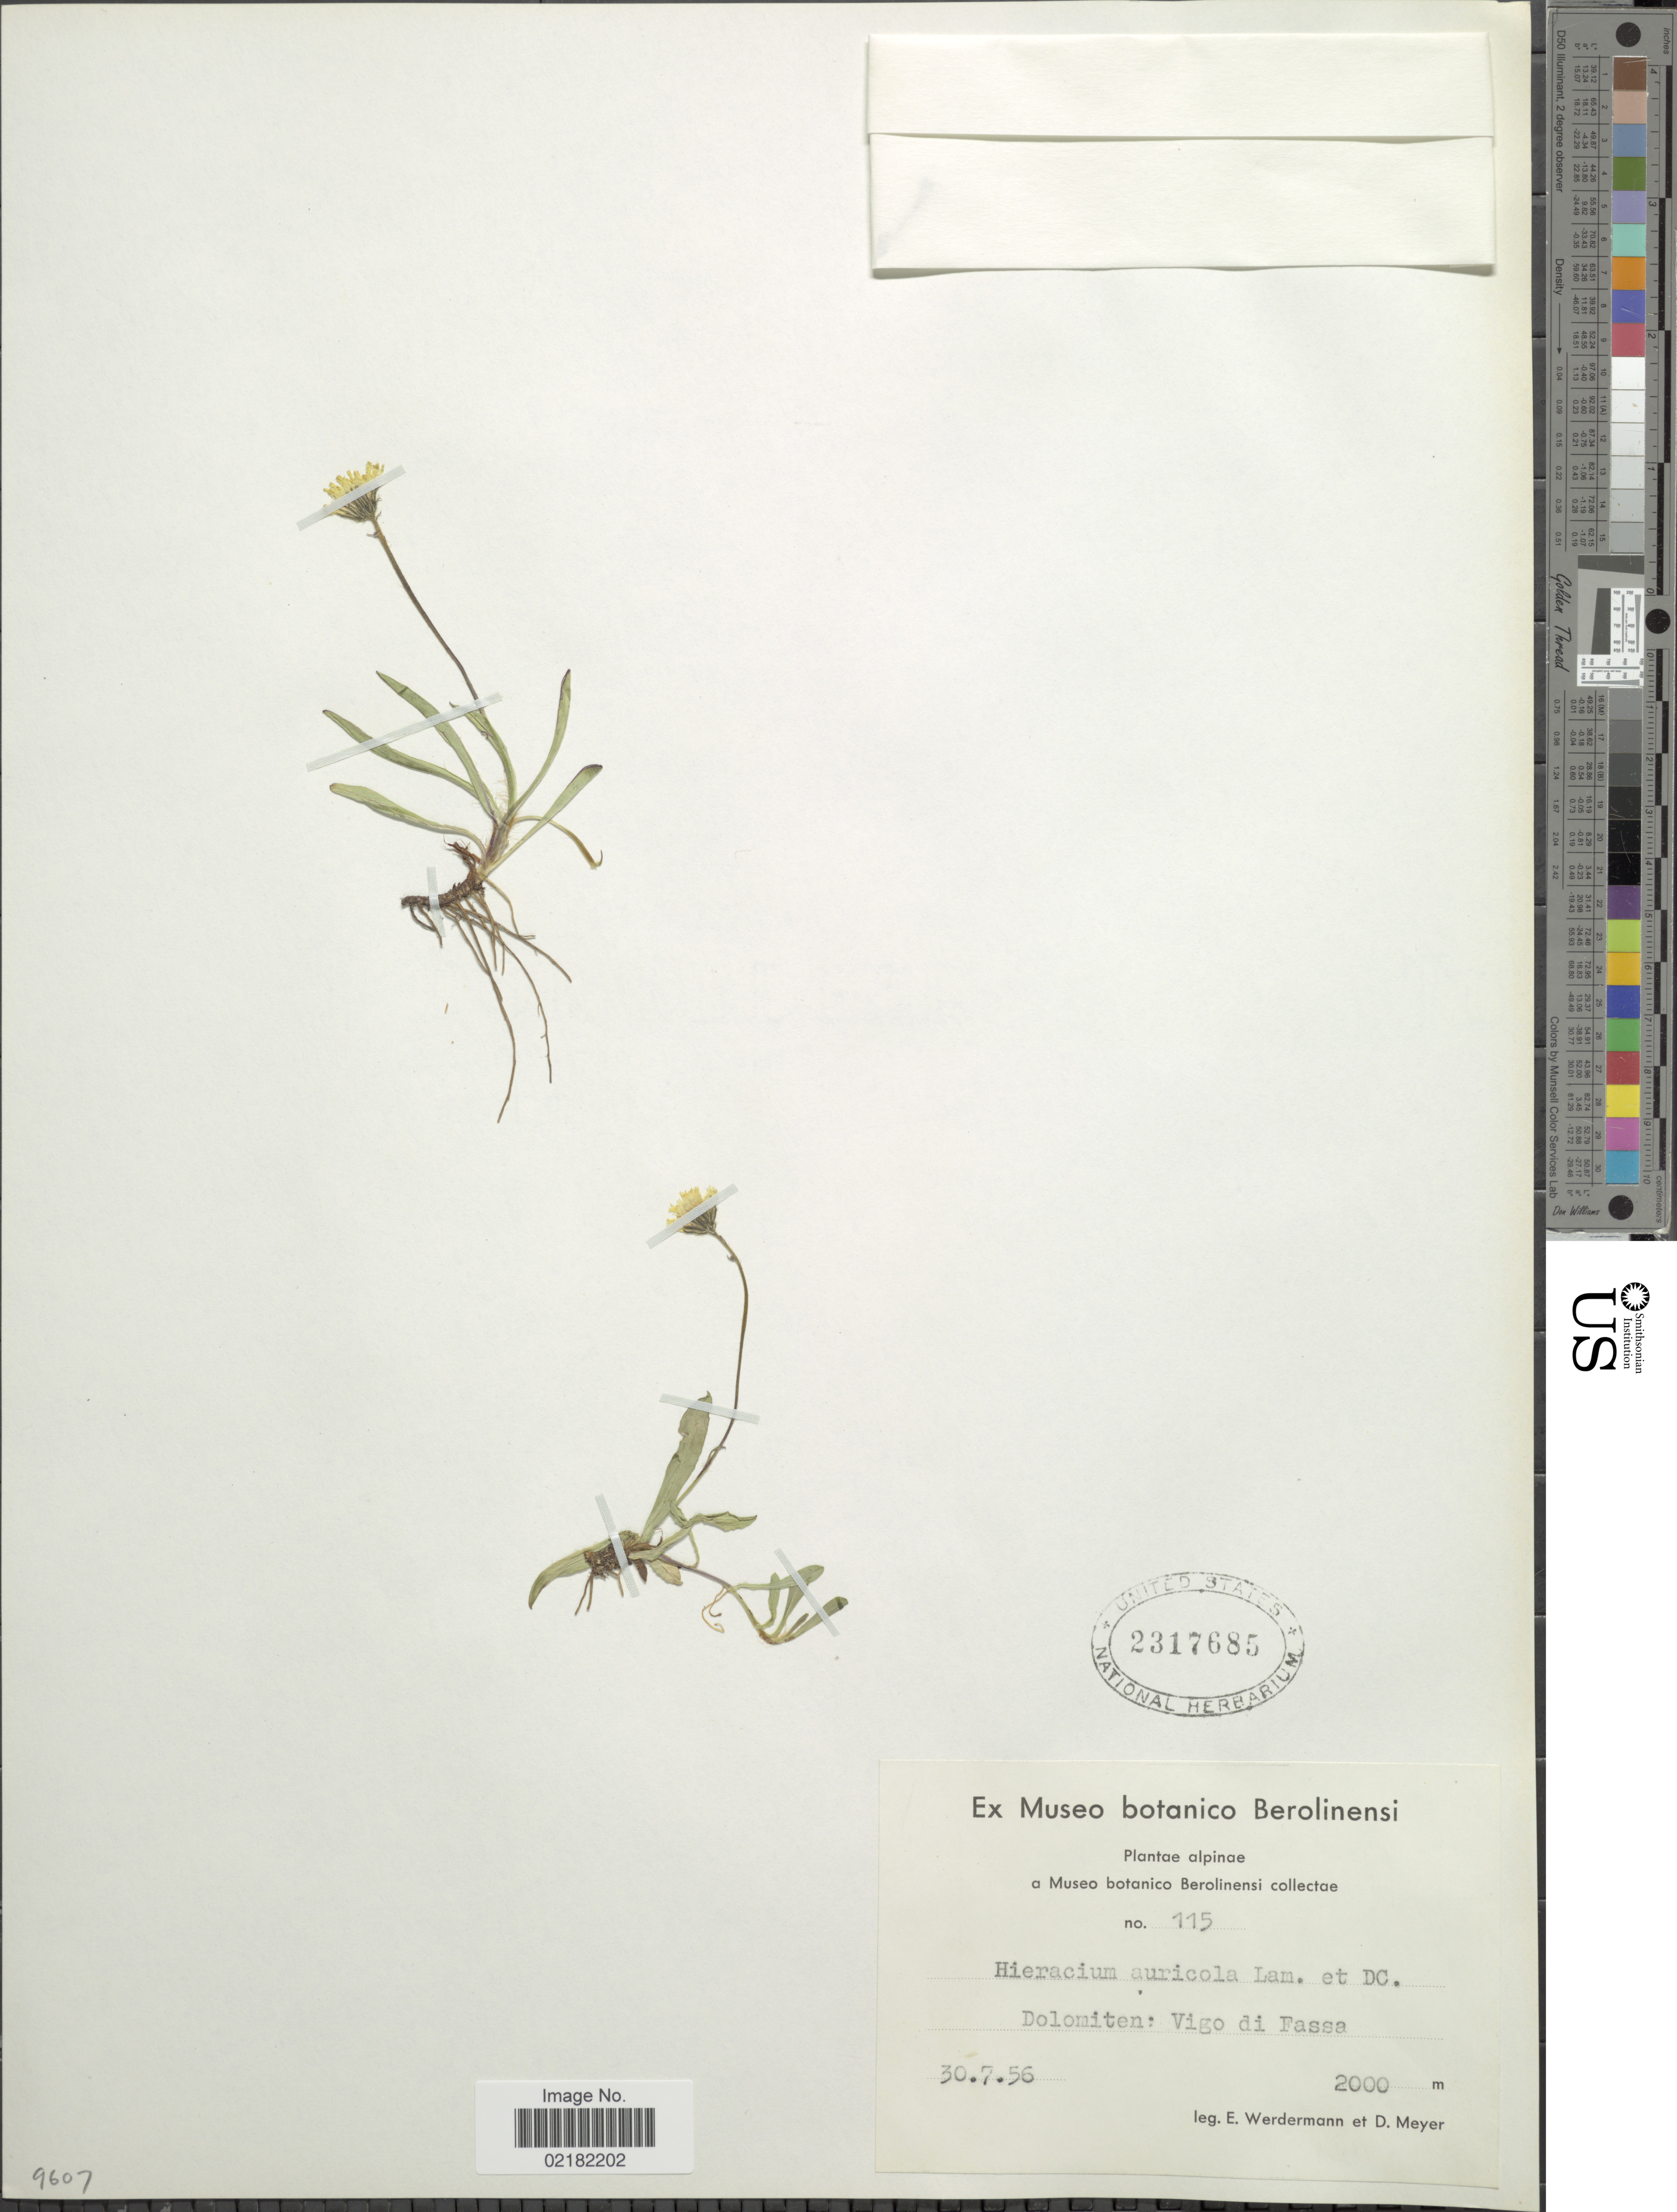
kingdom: Plantae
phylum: Tracheophyta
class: Magnoliopsida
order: Asterales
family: Asteraceae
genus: Pilosella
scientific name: Pilosella floribunda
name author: (Wimm. & Grab.) Fr. a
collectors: E. Werdermann & D. Meyer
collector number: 115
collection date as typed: Transcribed d/m/y: 30/7/56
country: Italy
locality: Dolomiten: Vigo di Fassa.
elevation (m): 2000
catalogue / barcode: US 2317685